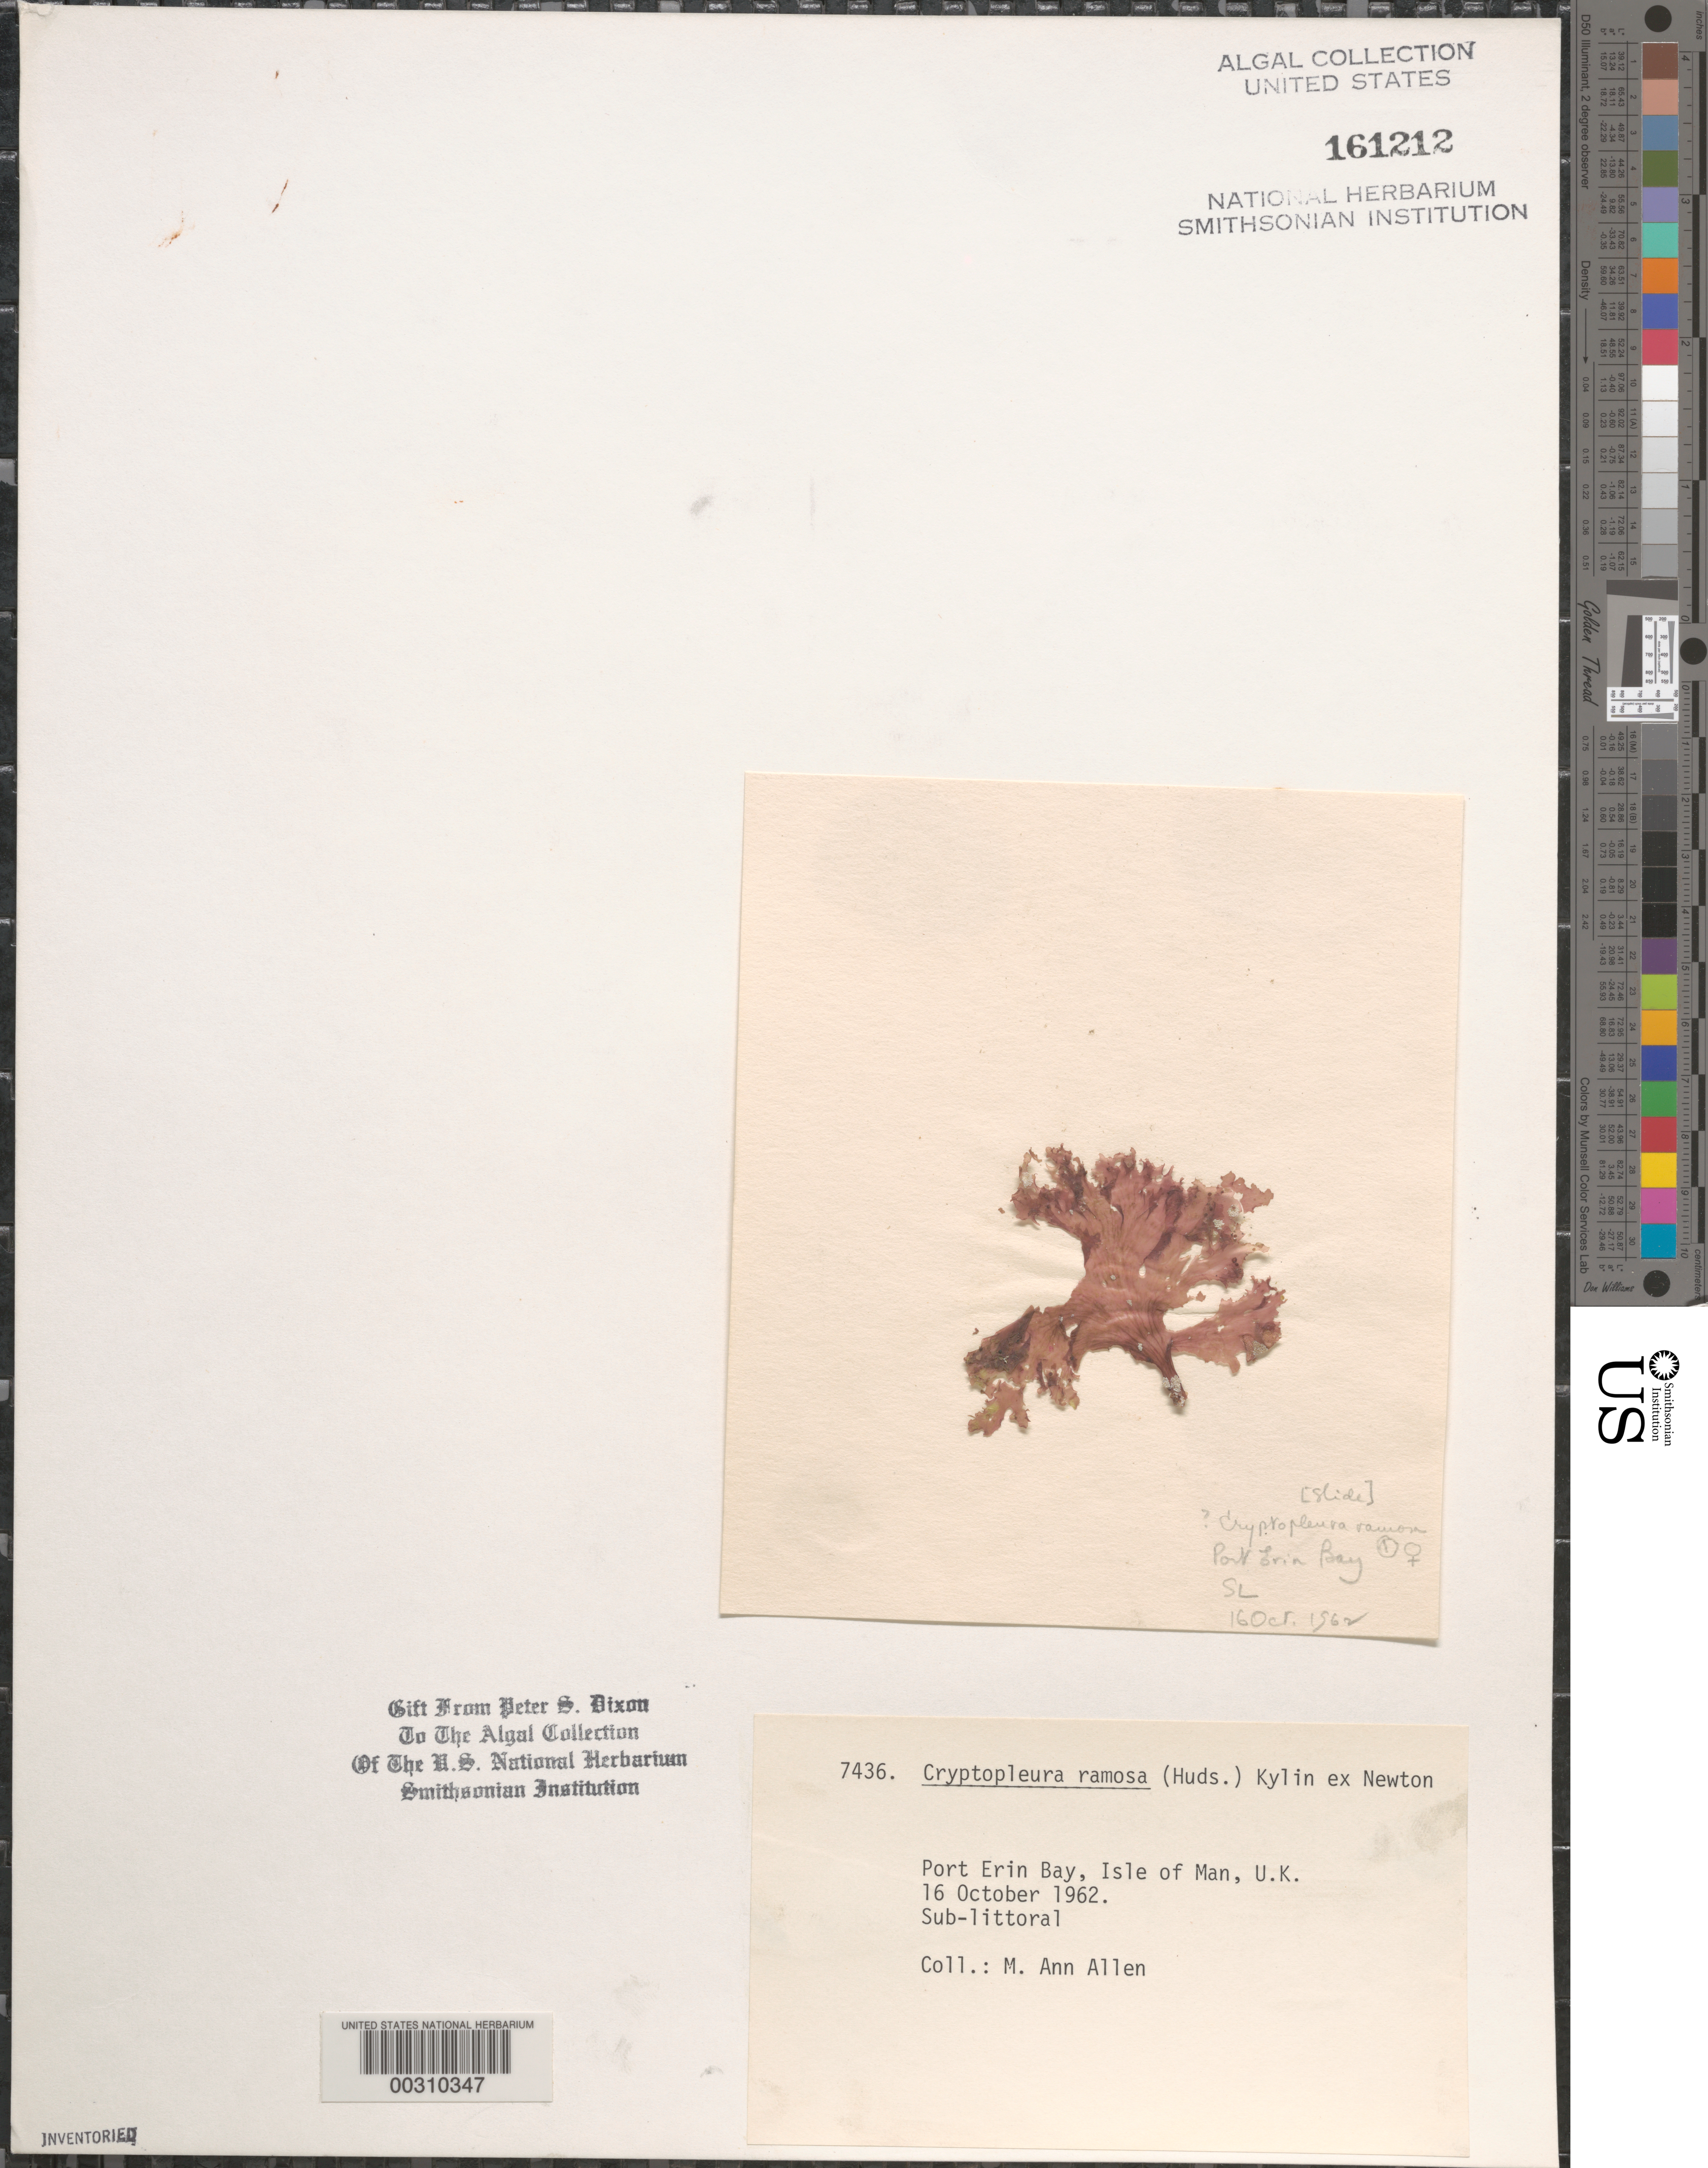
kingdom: Plantae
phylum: Rhodophyta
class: Florideophyceae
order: Ceramiales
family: Delesseriaceae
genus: Cryptopleura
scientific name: Cryptopleura ramosa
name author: (Huds.) L.M. Newton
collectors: M. A. Allen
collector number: PSD 7436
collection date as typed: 16 Oct 1962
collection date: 1962-10-16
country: United Kingdom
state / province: England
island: Isle of Man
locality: Port Erin Bay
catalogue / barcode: US 161212